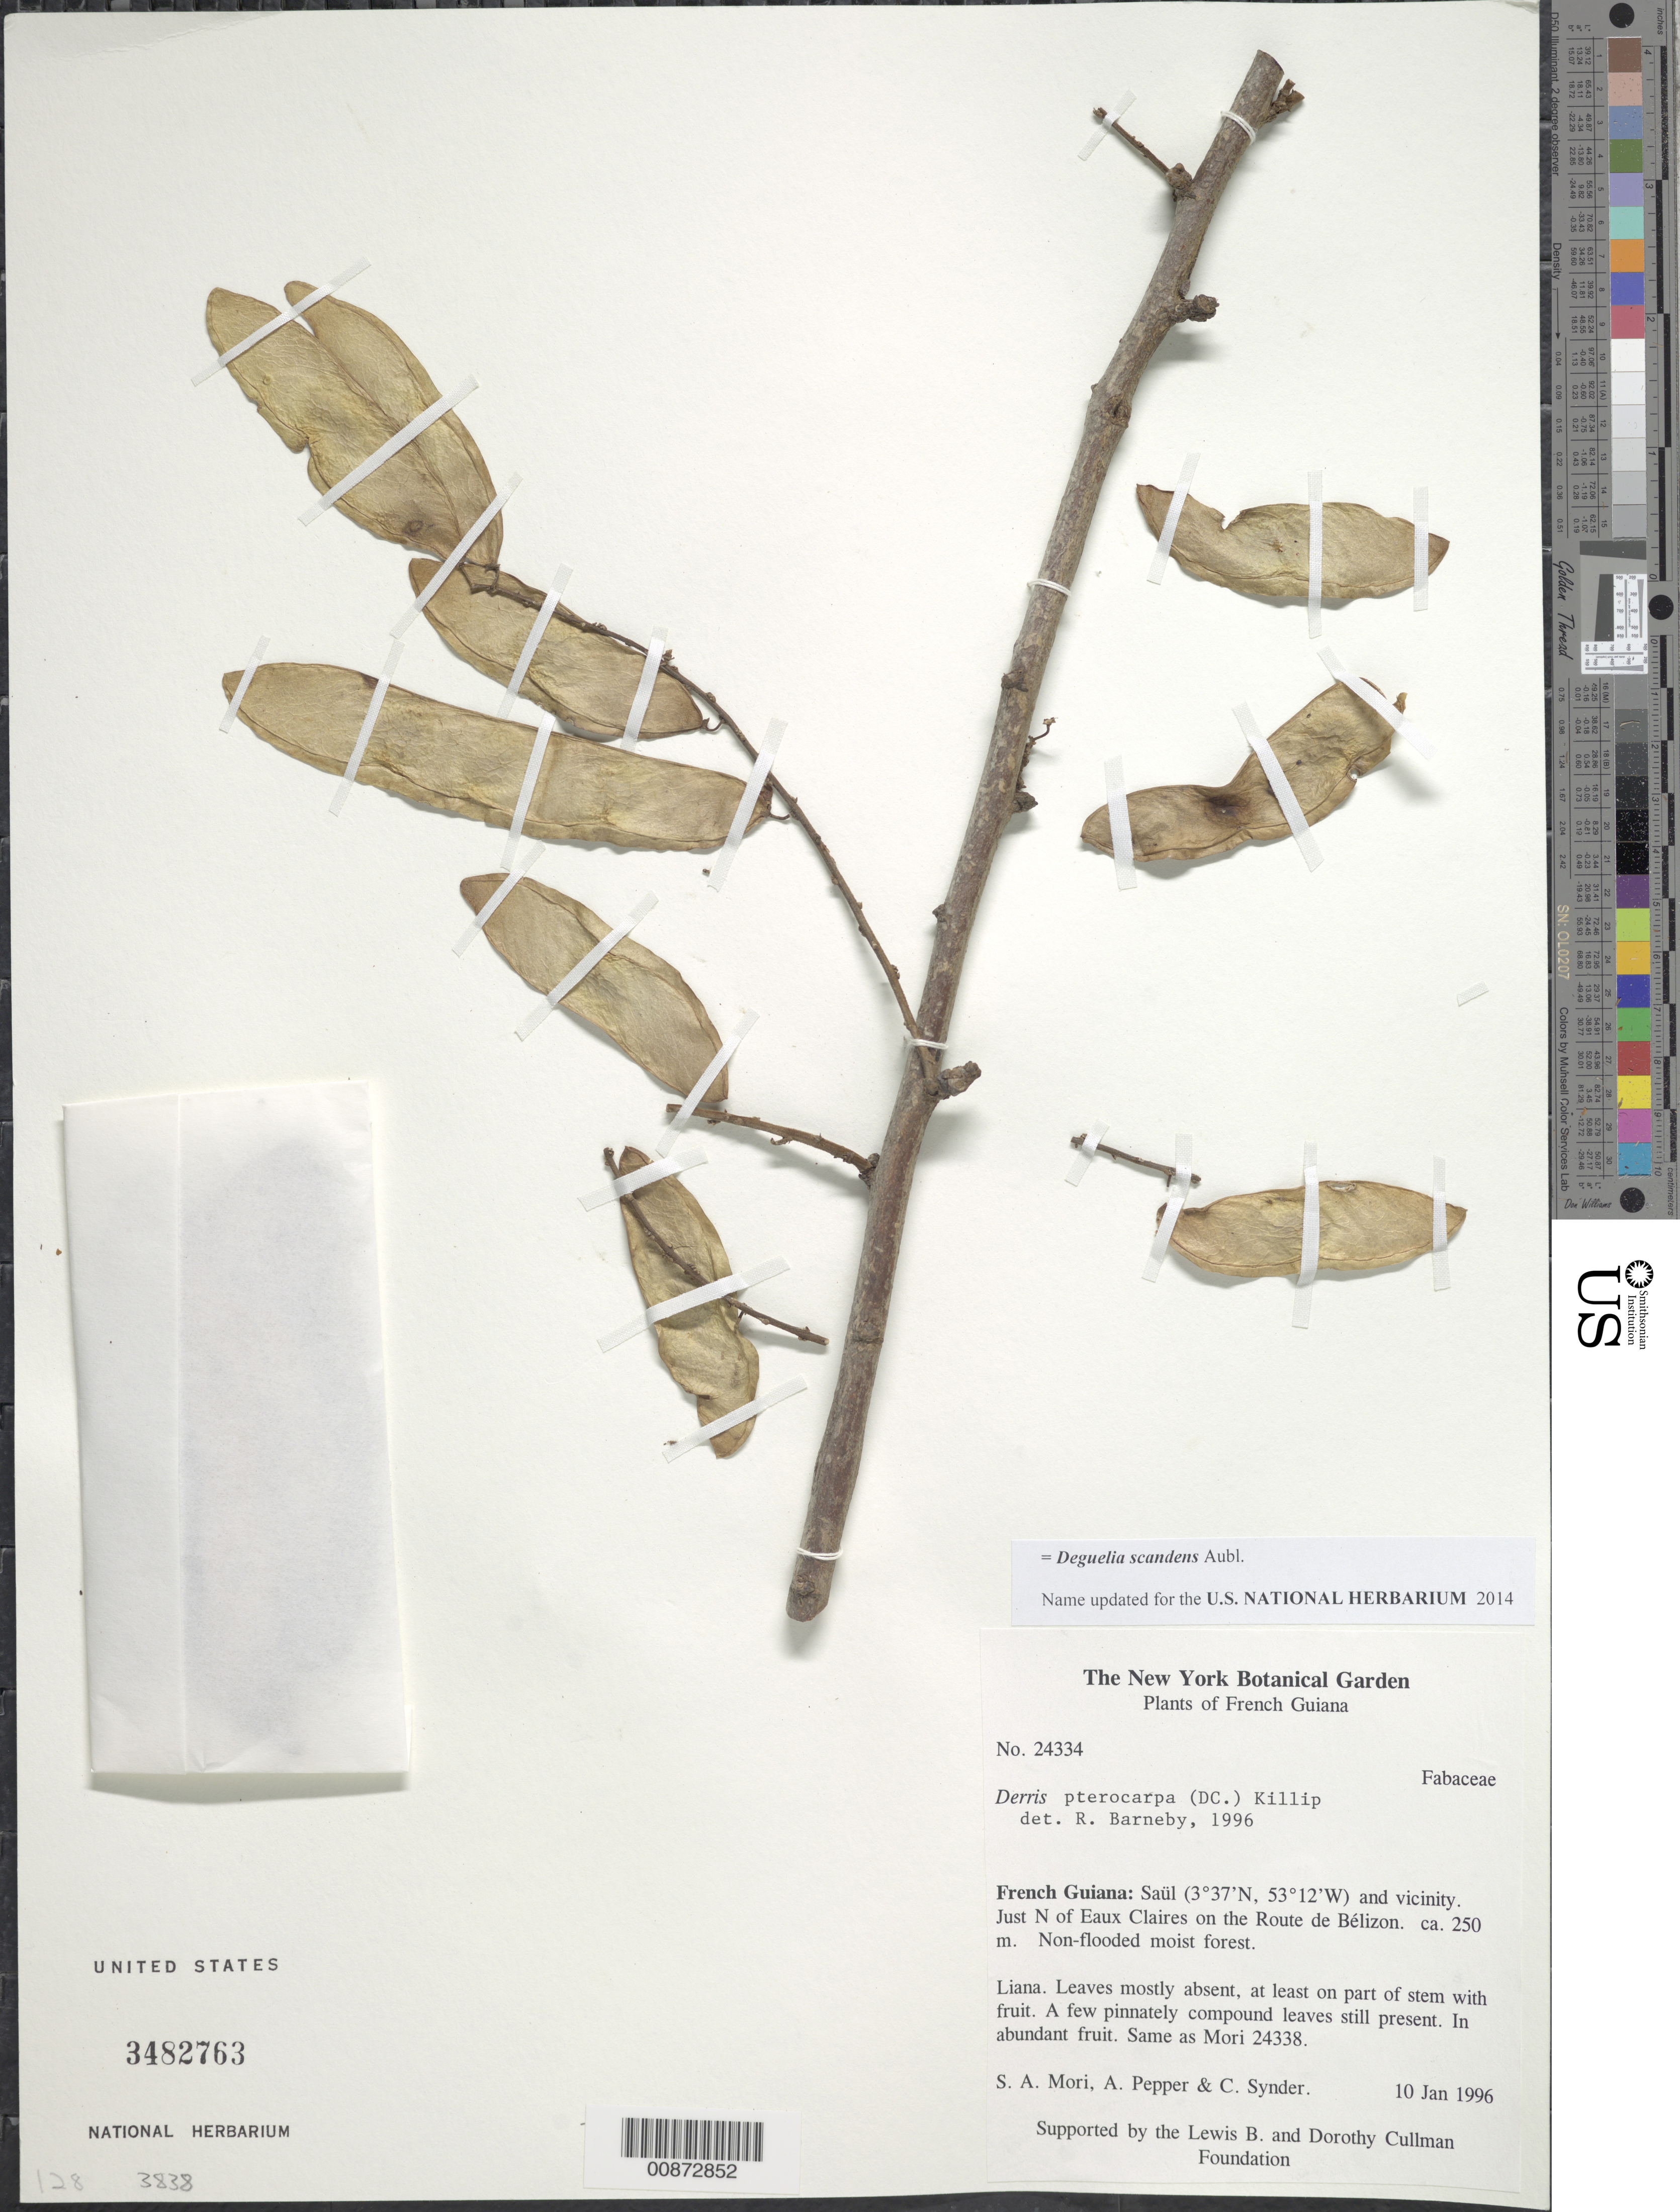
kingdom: Plantae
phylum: Tracheophyta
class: Magnoliopsida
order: Fabales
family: Fabaceae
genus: Deguelia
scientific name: Deguelia scandens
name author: Aubl.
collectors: S. Mori, A. Pepper & C. Snyder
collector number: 24334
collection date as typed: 10-Jan-96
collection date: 1996-01-10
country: French Guiana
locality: Saül and vic., Route de Belizon, just N of Eaux Claires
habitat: Non-flooded moist forest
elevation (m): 250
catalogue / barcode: US 3482763